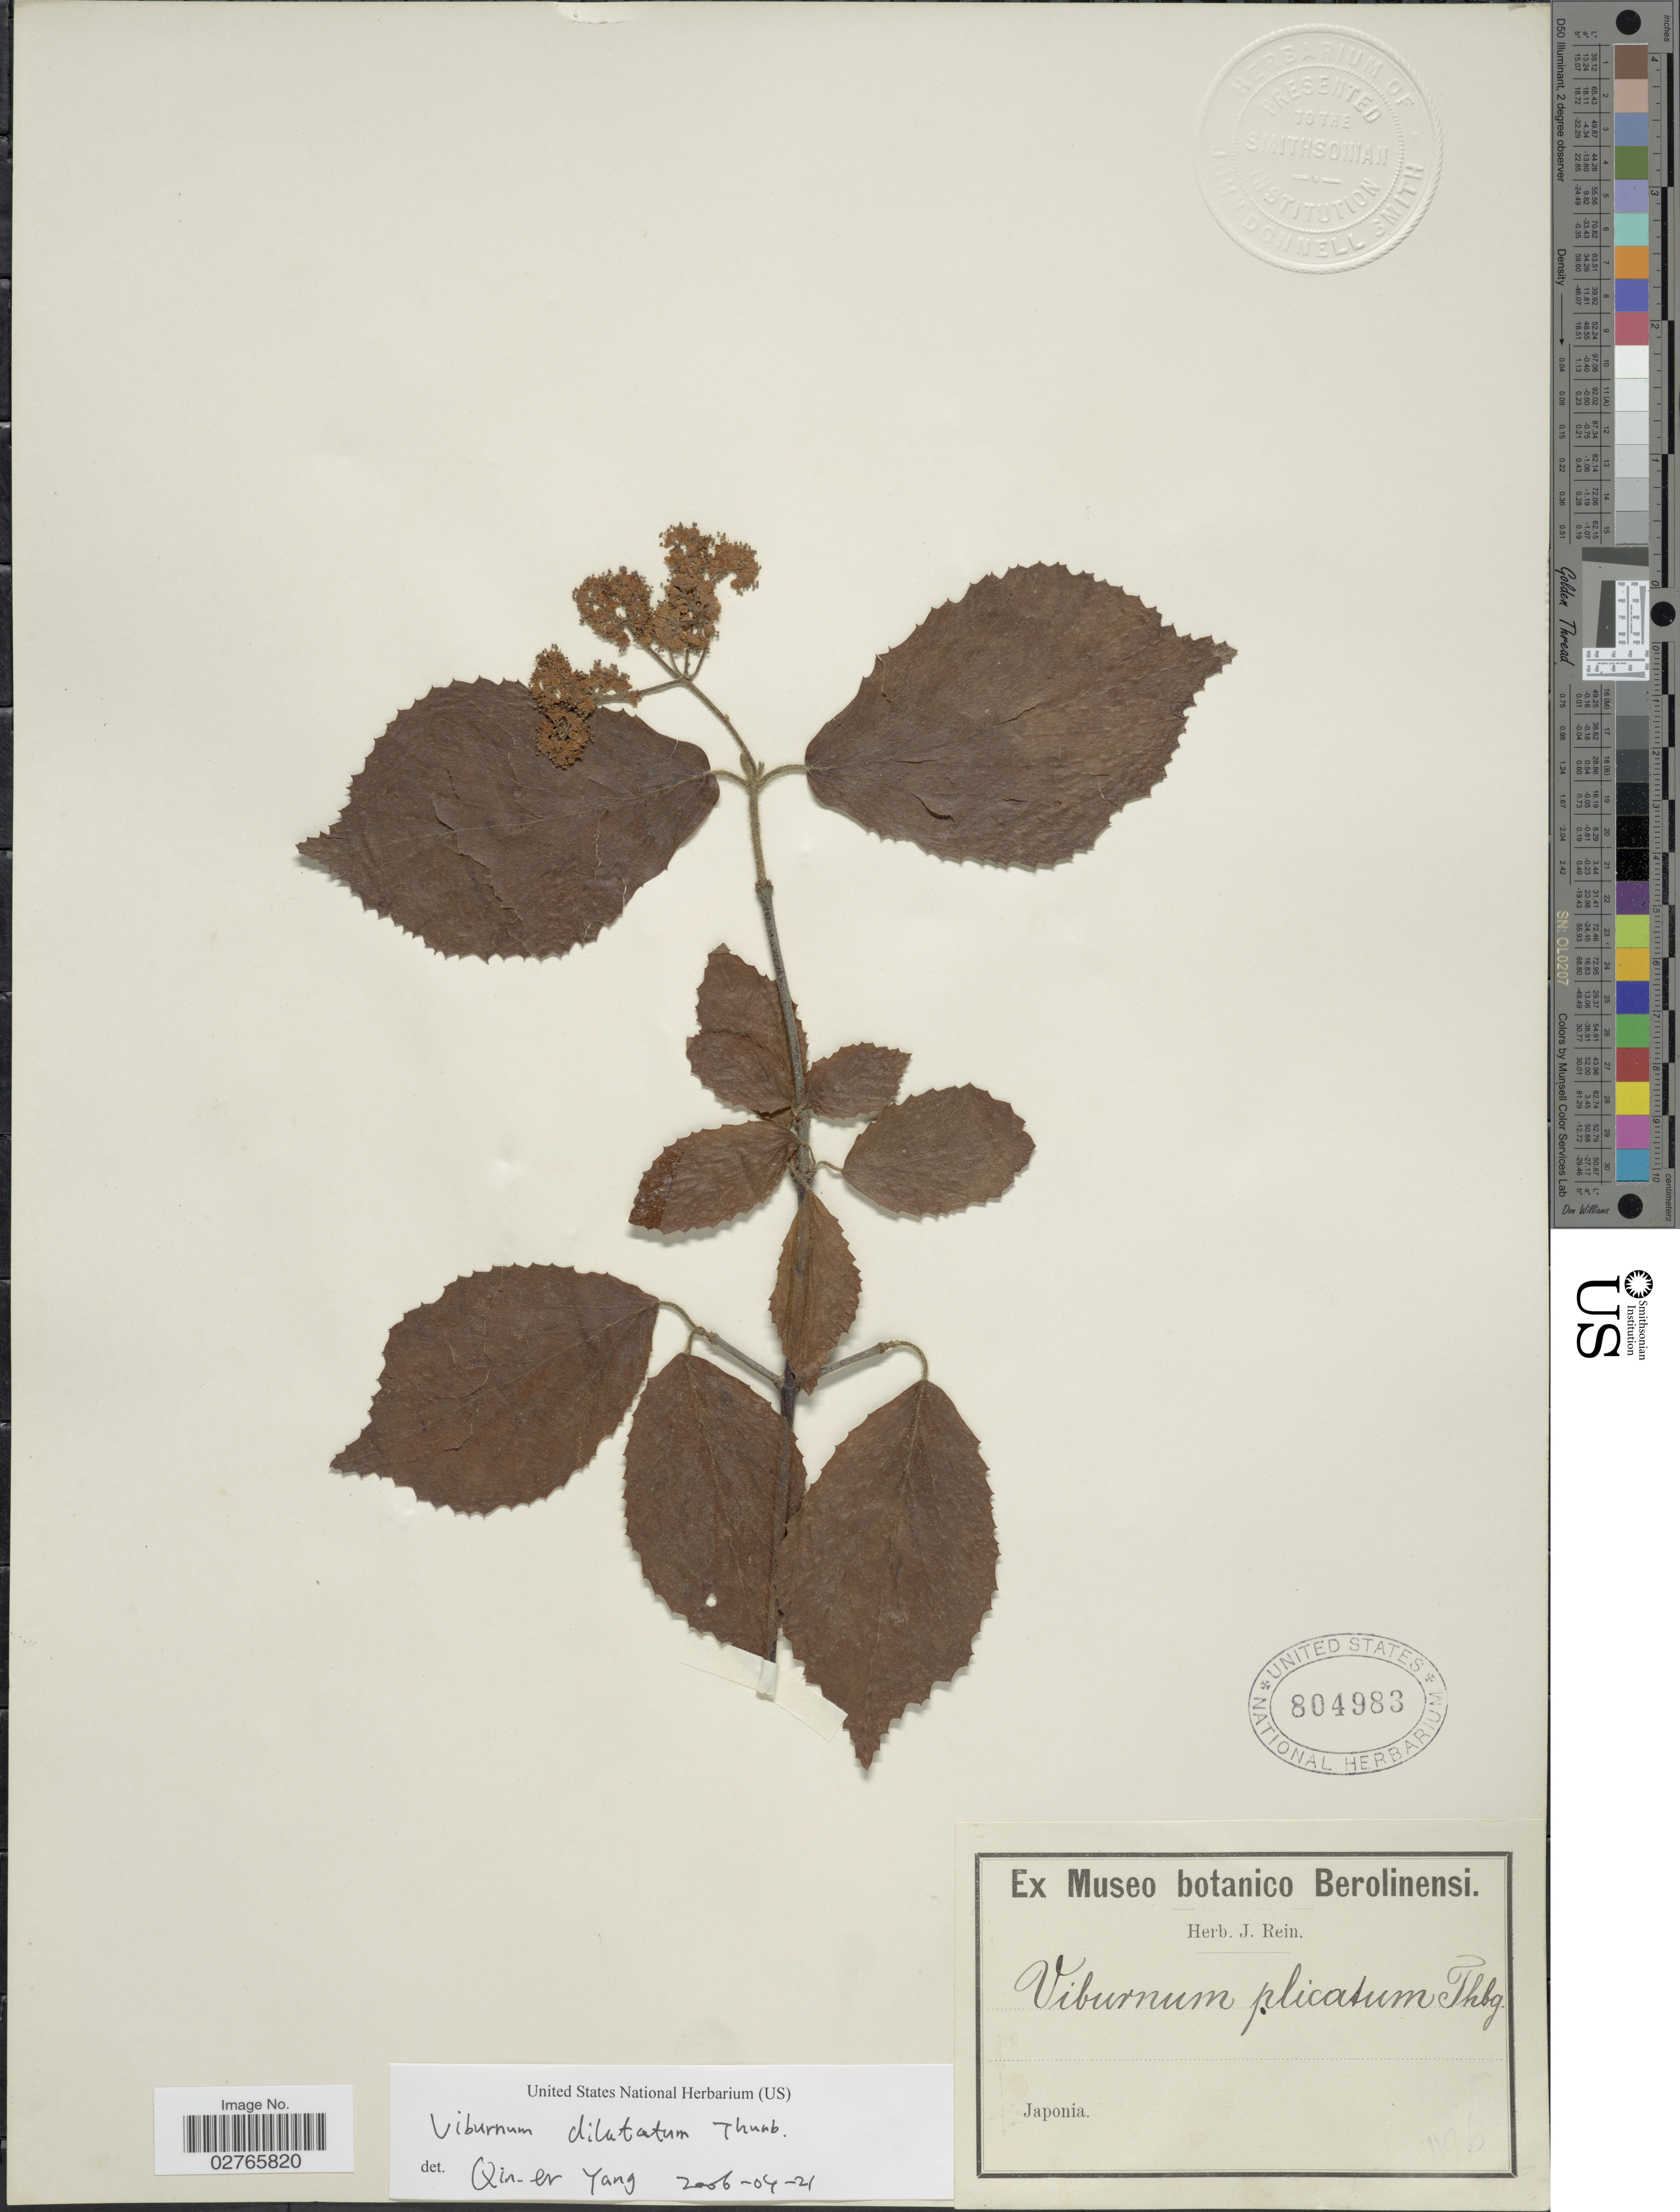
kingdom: Plantae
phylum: Tracheophyta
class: Magnoliopsida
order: Dipsacales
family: Viburnaceae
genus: Viburnum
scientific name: Viburnum dilatatum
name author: Thunb.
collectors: ex herb. J. Rein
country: Japan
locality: Japonia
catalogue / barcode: US 804983